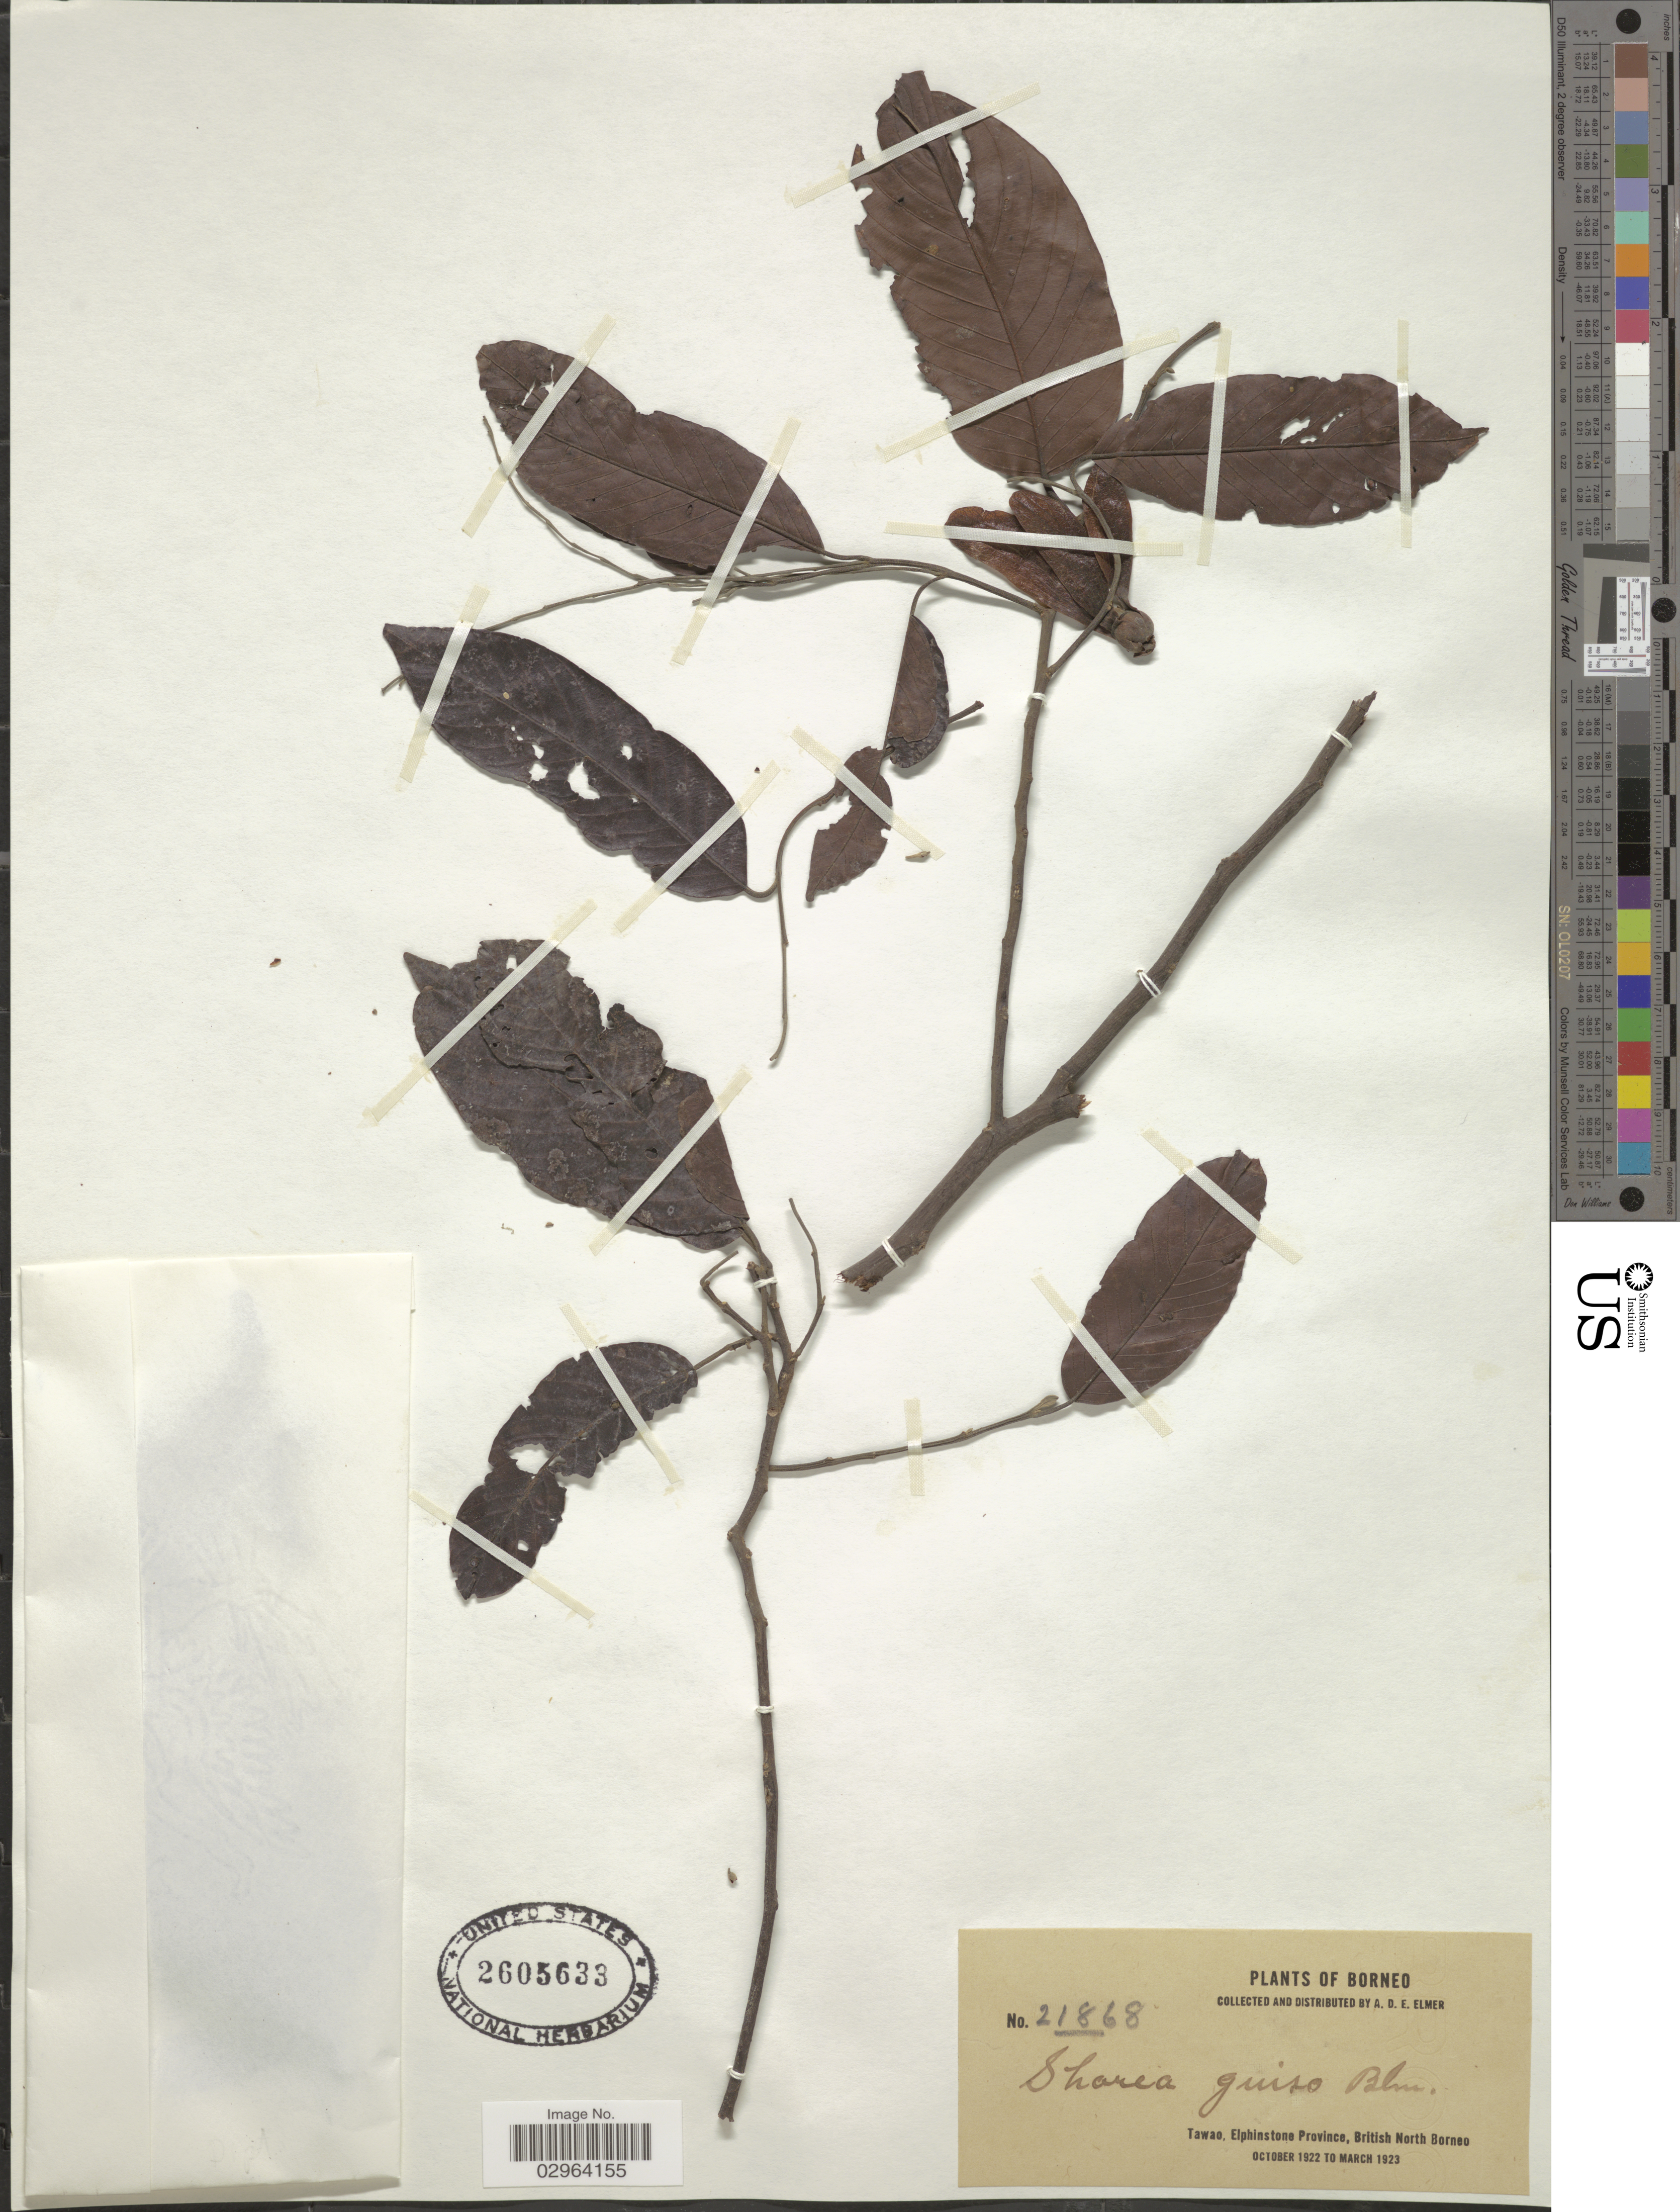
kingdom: Plantae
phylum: Tracheophyta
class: Magnoliopsida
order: Malvales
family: Dipterocarpaceae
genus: Shorea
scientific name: Shorea guiso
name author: (Blanco) Blume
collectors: A. D. E. Elmer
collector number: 21868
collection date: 1922-10/1923-03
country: Malaysia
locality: Borneo. Tawao, Elphinstone Province. British North Borneo.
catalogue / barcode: US 2605633